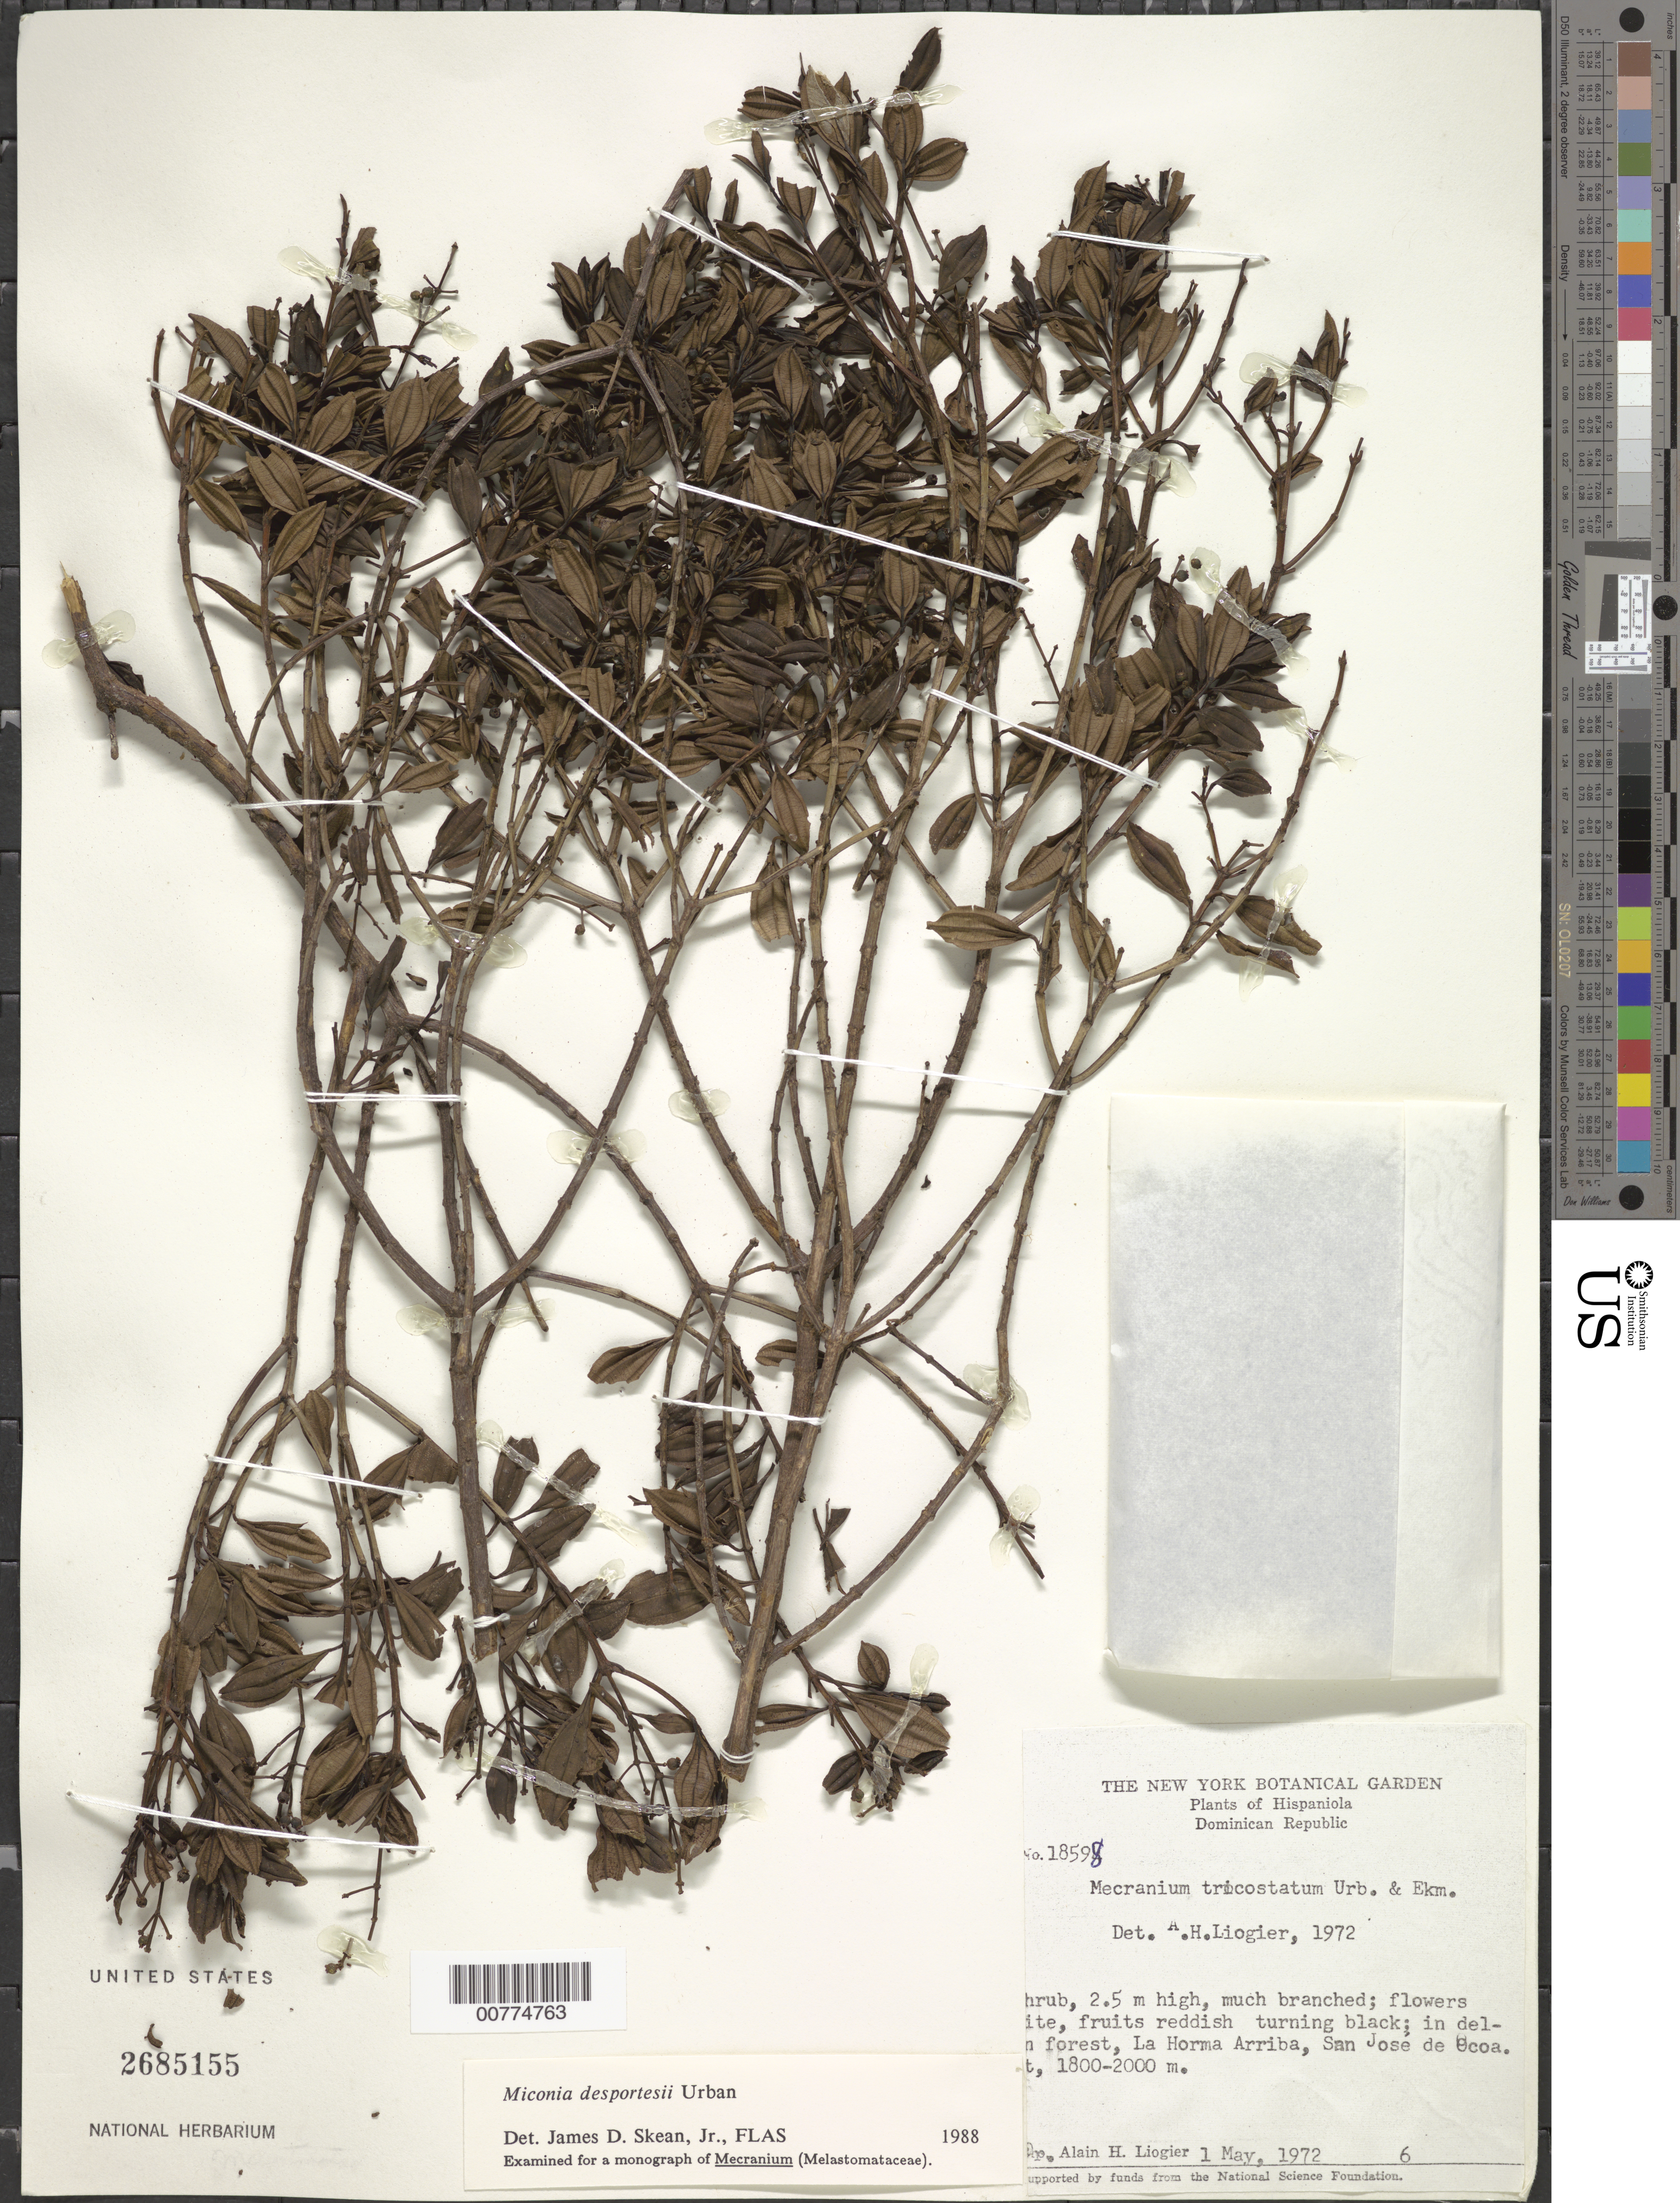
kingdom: Plantae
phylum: Tracheophyta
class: Magnoliopsida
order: Myrtales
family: Melastomataceae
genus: Miconia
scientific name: Miconia desportesii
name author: Urb.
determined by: Skean, J. D., Jr.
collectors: A. H. Liogier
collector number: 18598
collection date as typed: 01 May 1972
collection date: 1972-05-01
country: Dominican Republic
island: Hispaniola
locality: La Horma Arriba, San José de Ocoa.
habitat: In forest.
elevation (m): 1800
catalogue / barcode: US 2685155